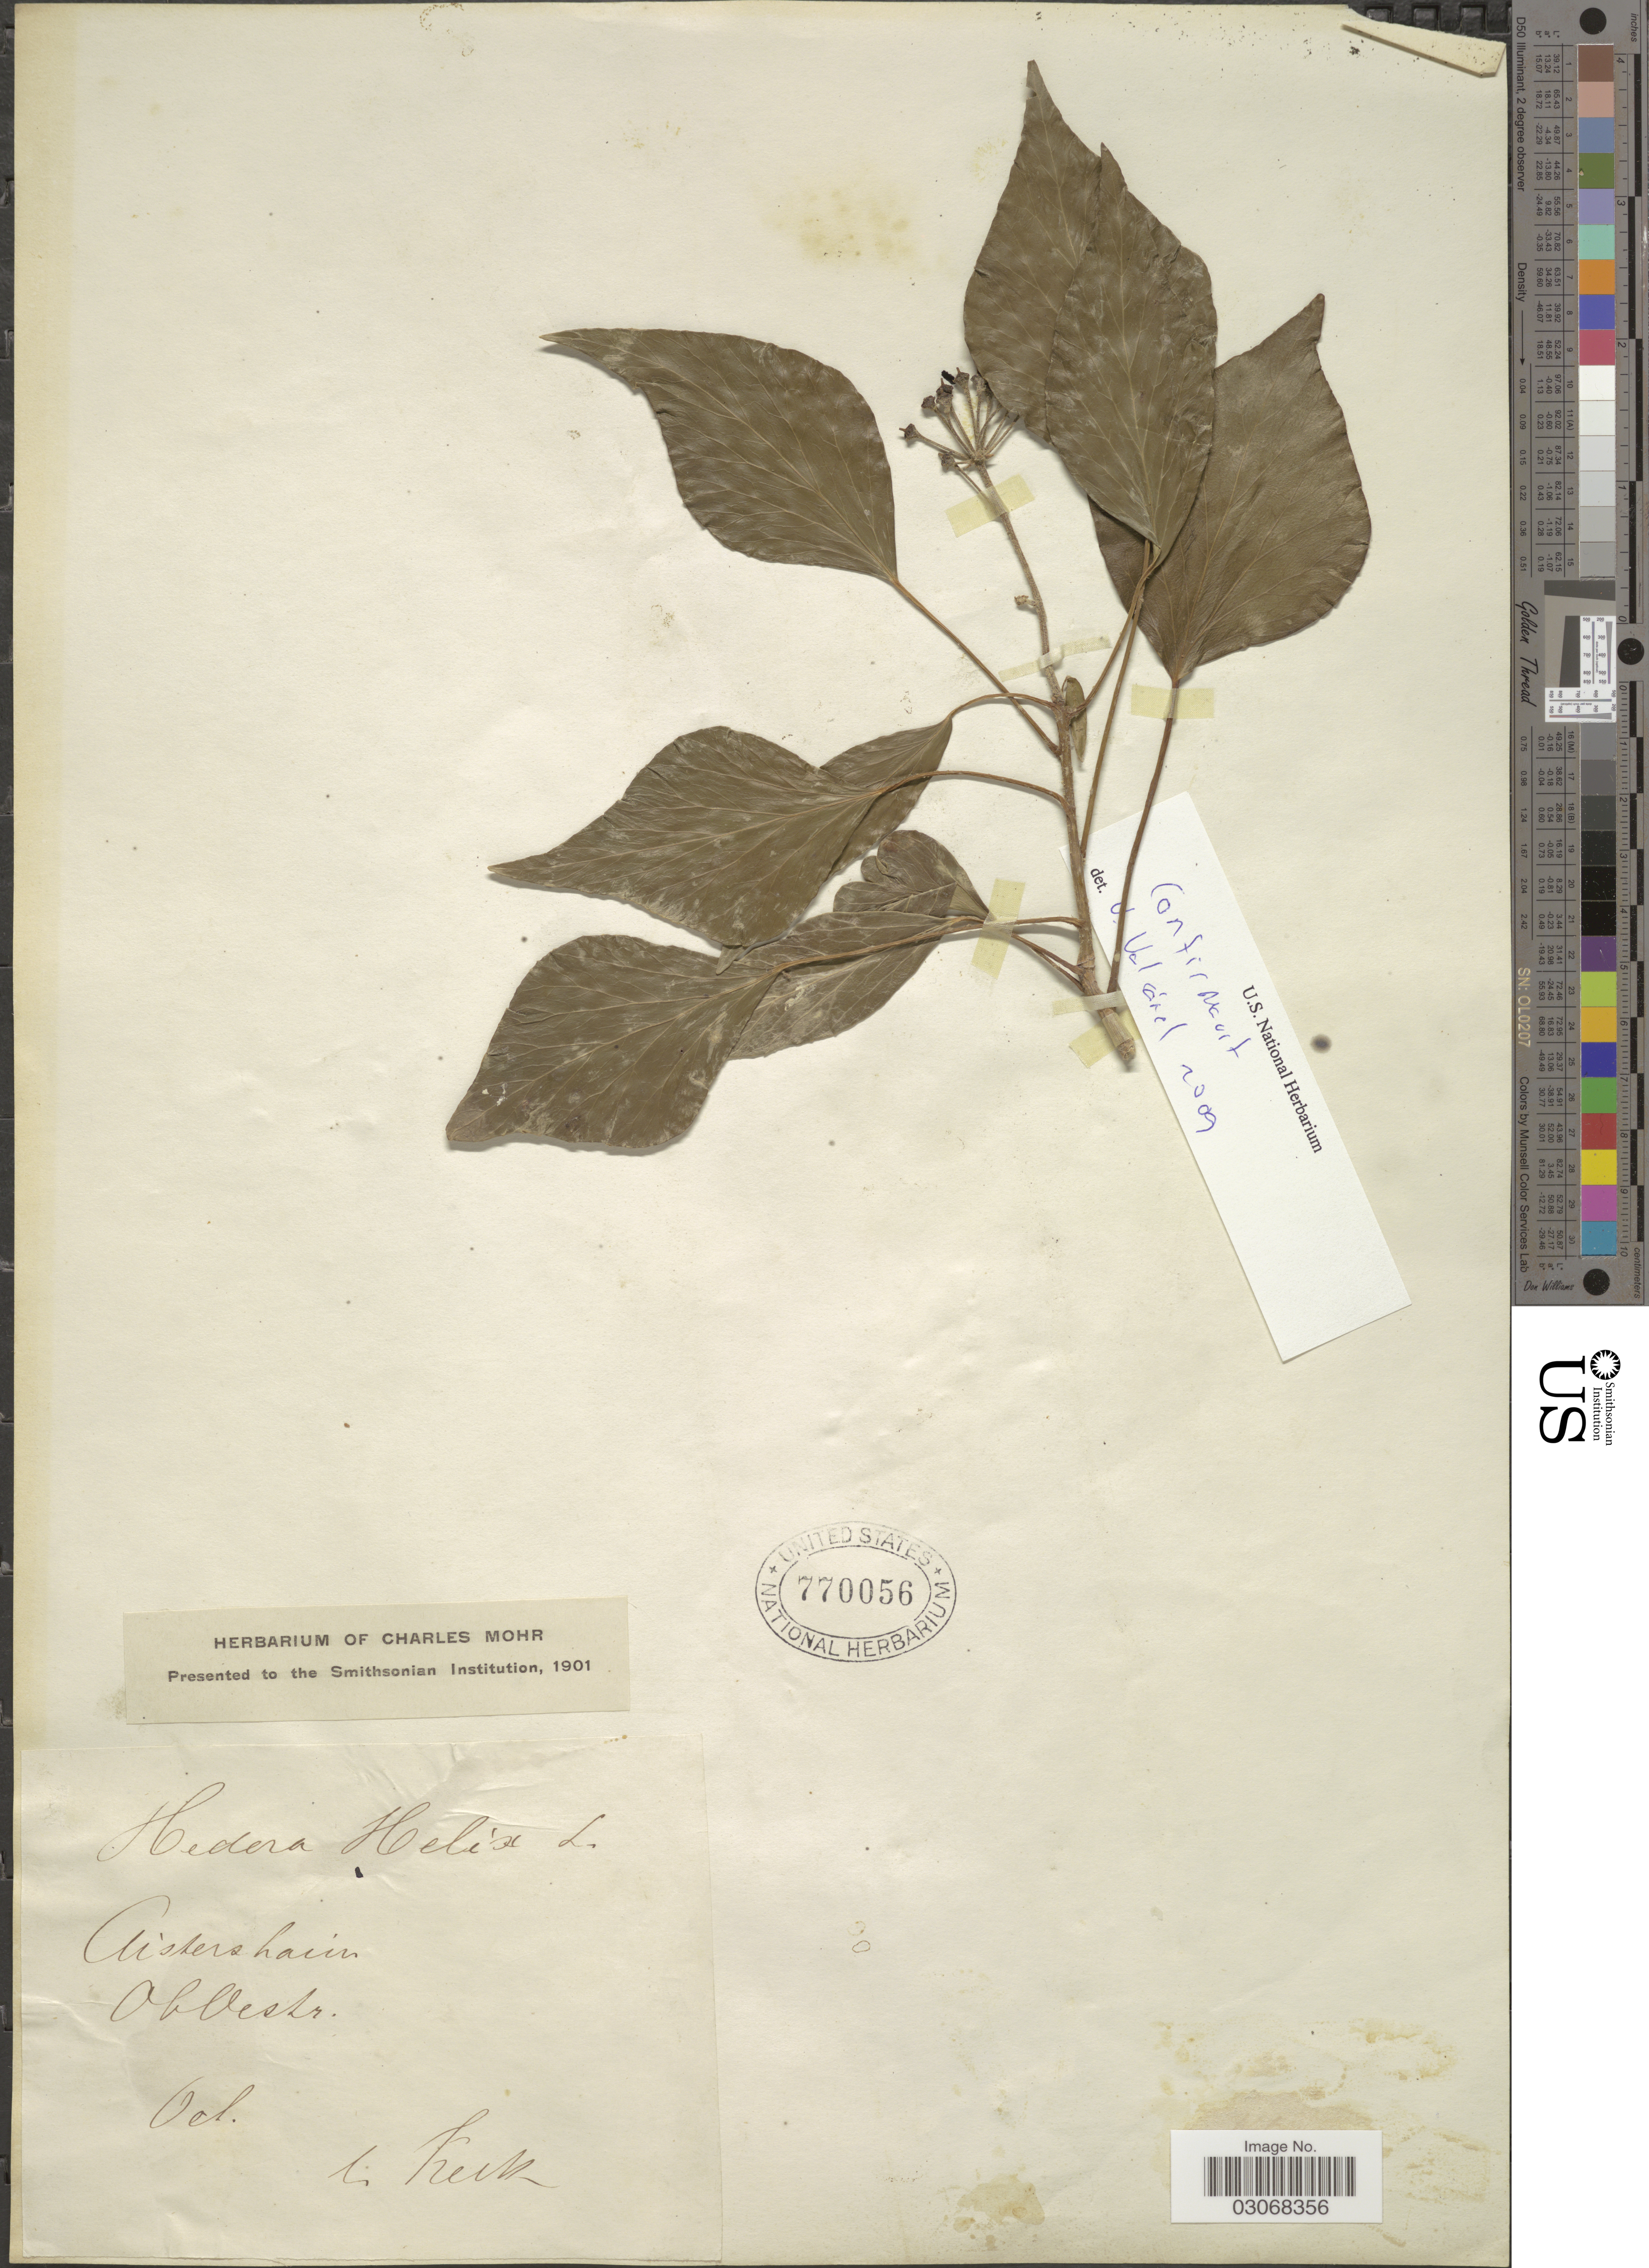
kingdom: Plantae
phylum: Tracheophyta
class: Magnoliopsida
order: Apiales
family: Araliaceae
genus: Hedera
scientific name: Hedera helix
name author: L.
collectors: -- Keck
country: Austria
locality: Aistershaim, ObVestr [interpreted].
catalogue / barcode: US 770056